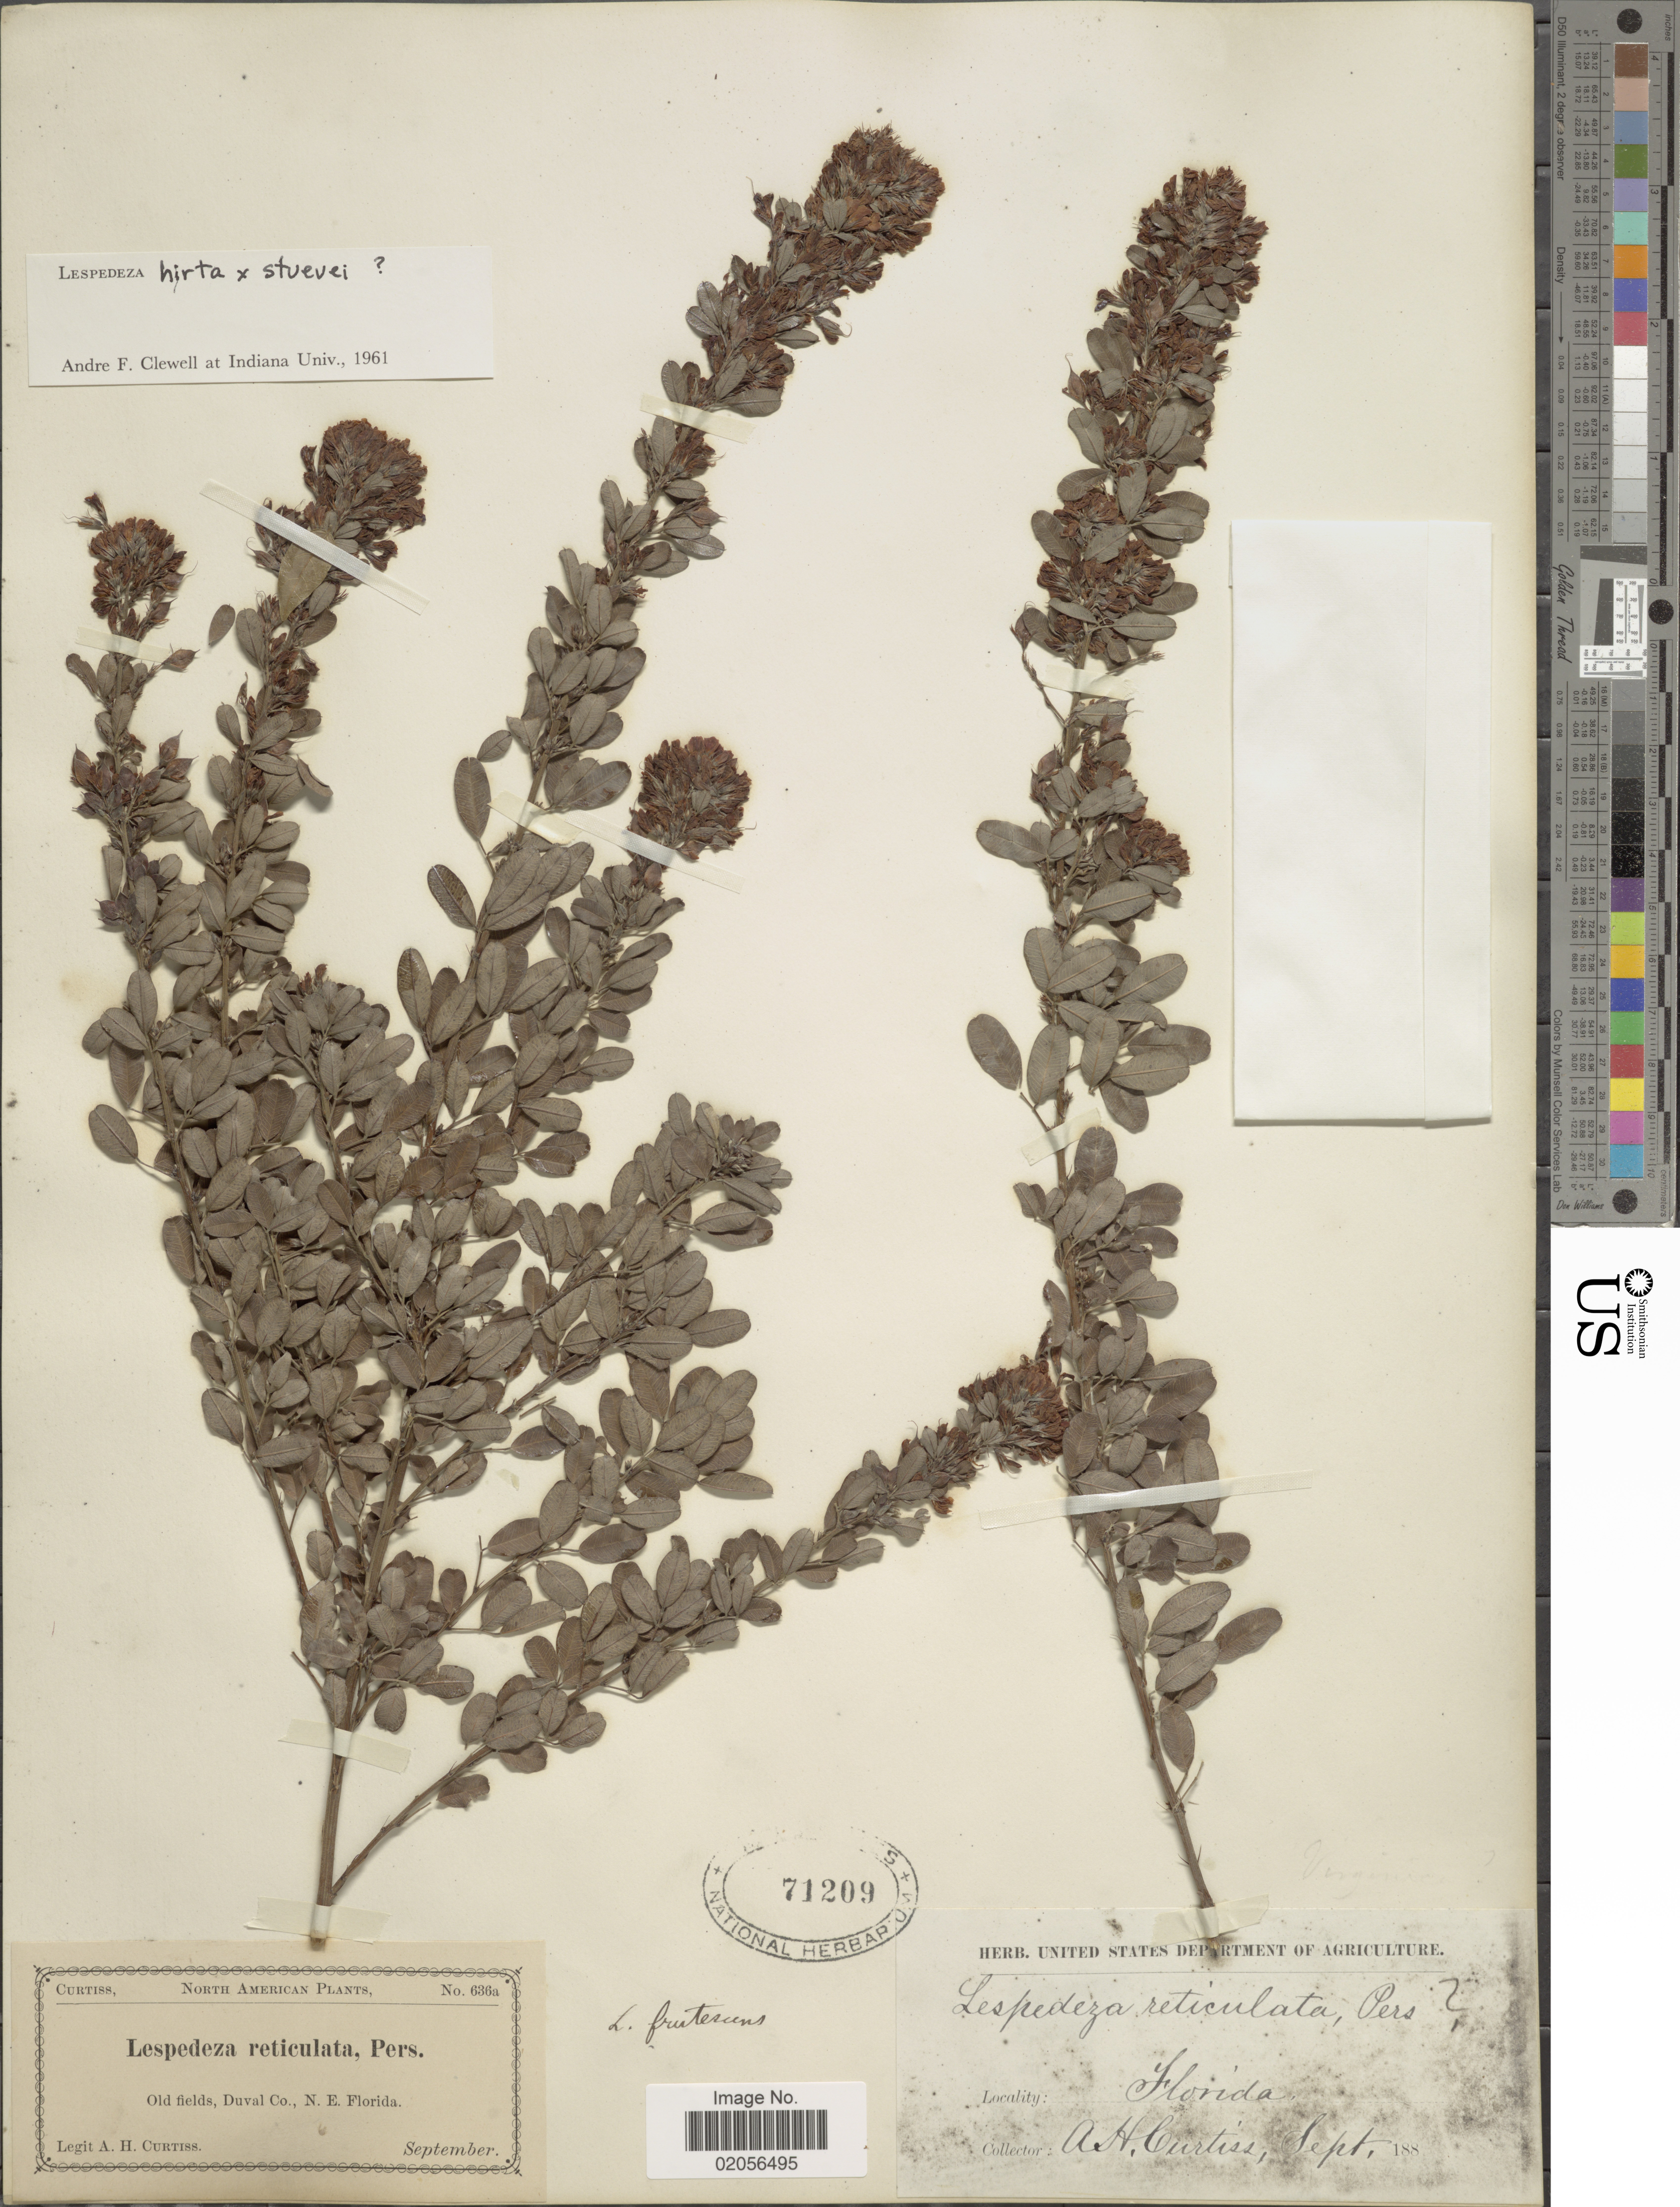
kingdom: Plantae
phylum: Tracheophyta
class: Magnoliopsida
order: Fabales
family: Fabaceae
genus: Lespedeza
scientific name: Lespedeza hirta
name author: (L.) Hornem.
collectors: A. H. Curtiss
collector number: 636a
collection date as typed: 188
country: United States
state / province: Florida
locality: Old fields, Duval Co., N.E. Florida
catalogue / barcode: US 71209